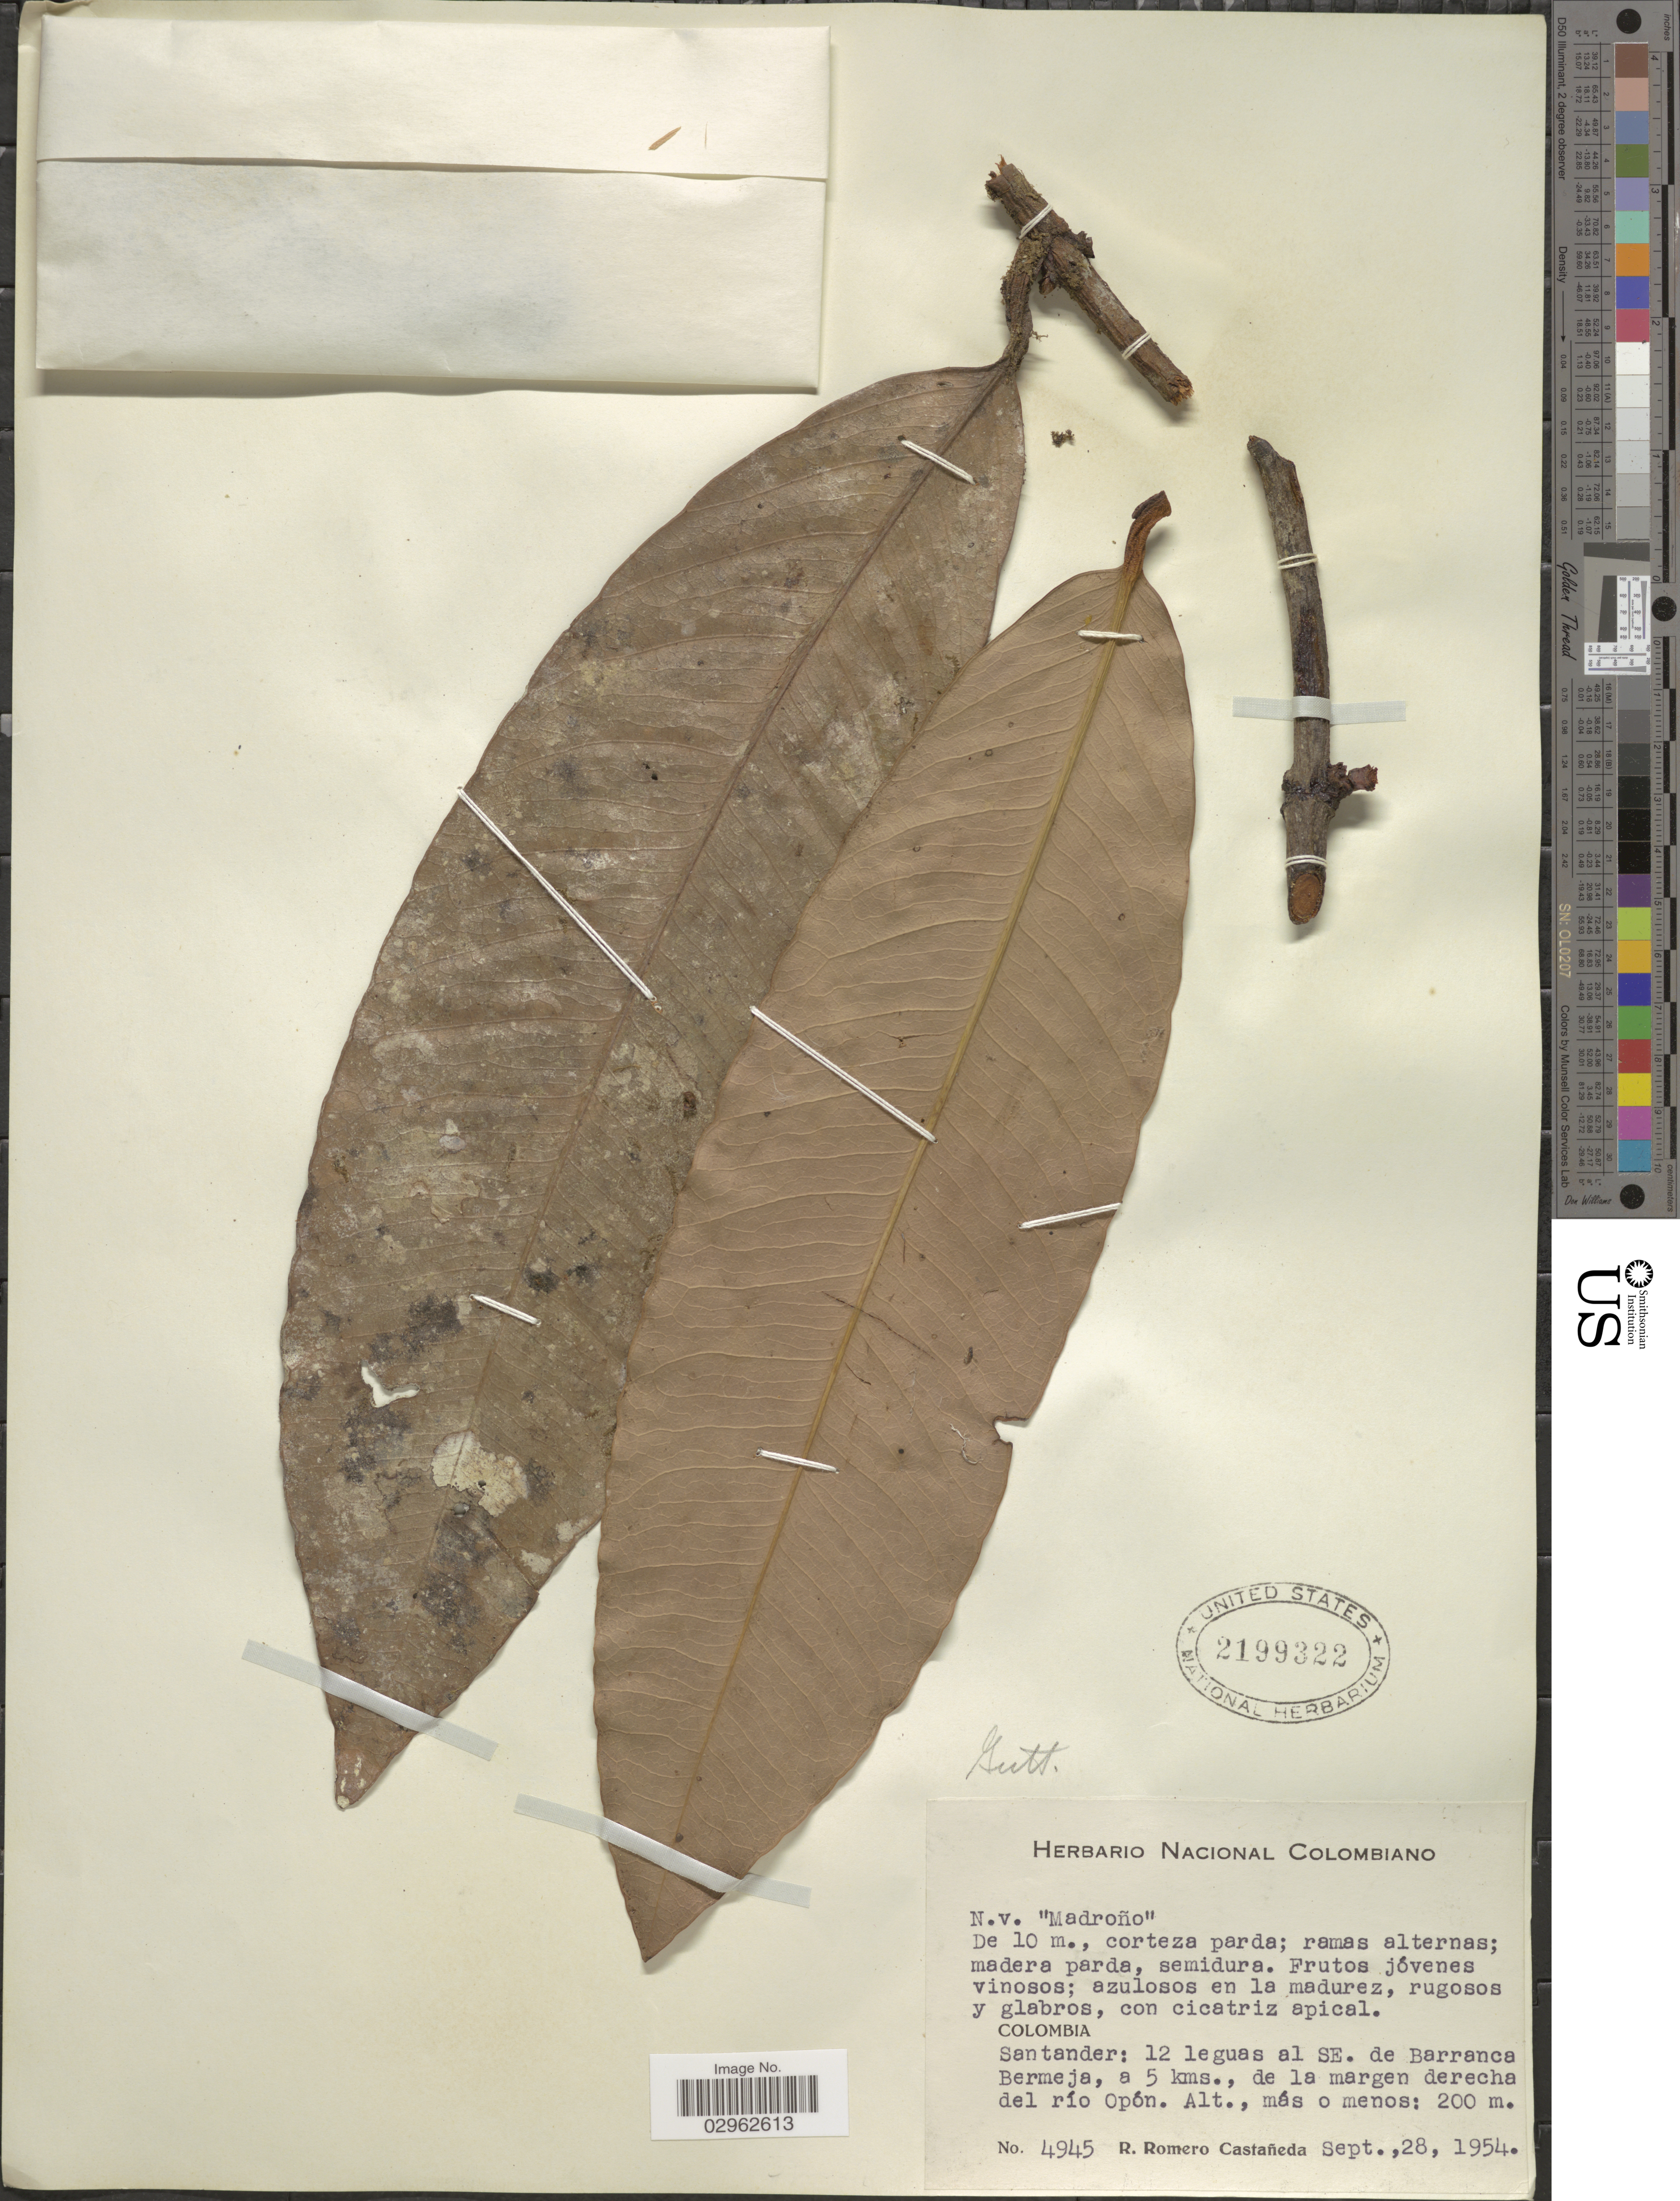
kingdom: Plantae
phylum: Tracheophyta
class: Magnoliopsida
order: Malpighiales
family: Clusiaceae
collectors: R. Romero Castañeda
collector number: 4945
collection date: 1954-09-28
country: Colombia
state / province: Santander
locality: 12 leguas al SE. de Barranca Bermeja, a 5 kms., de la margen derecha del río Opón.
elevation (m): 200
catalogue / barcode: US 2199322